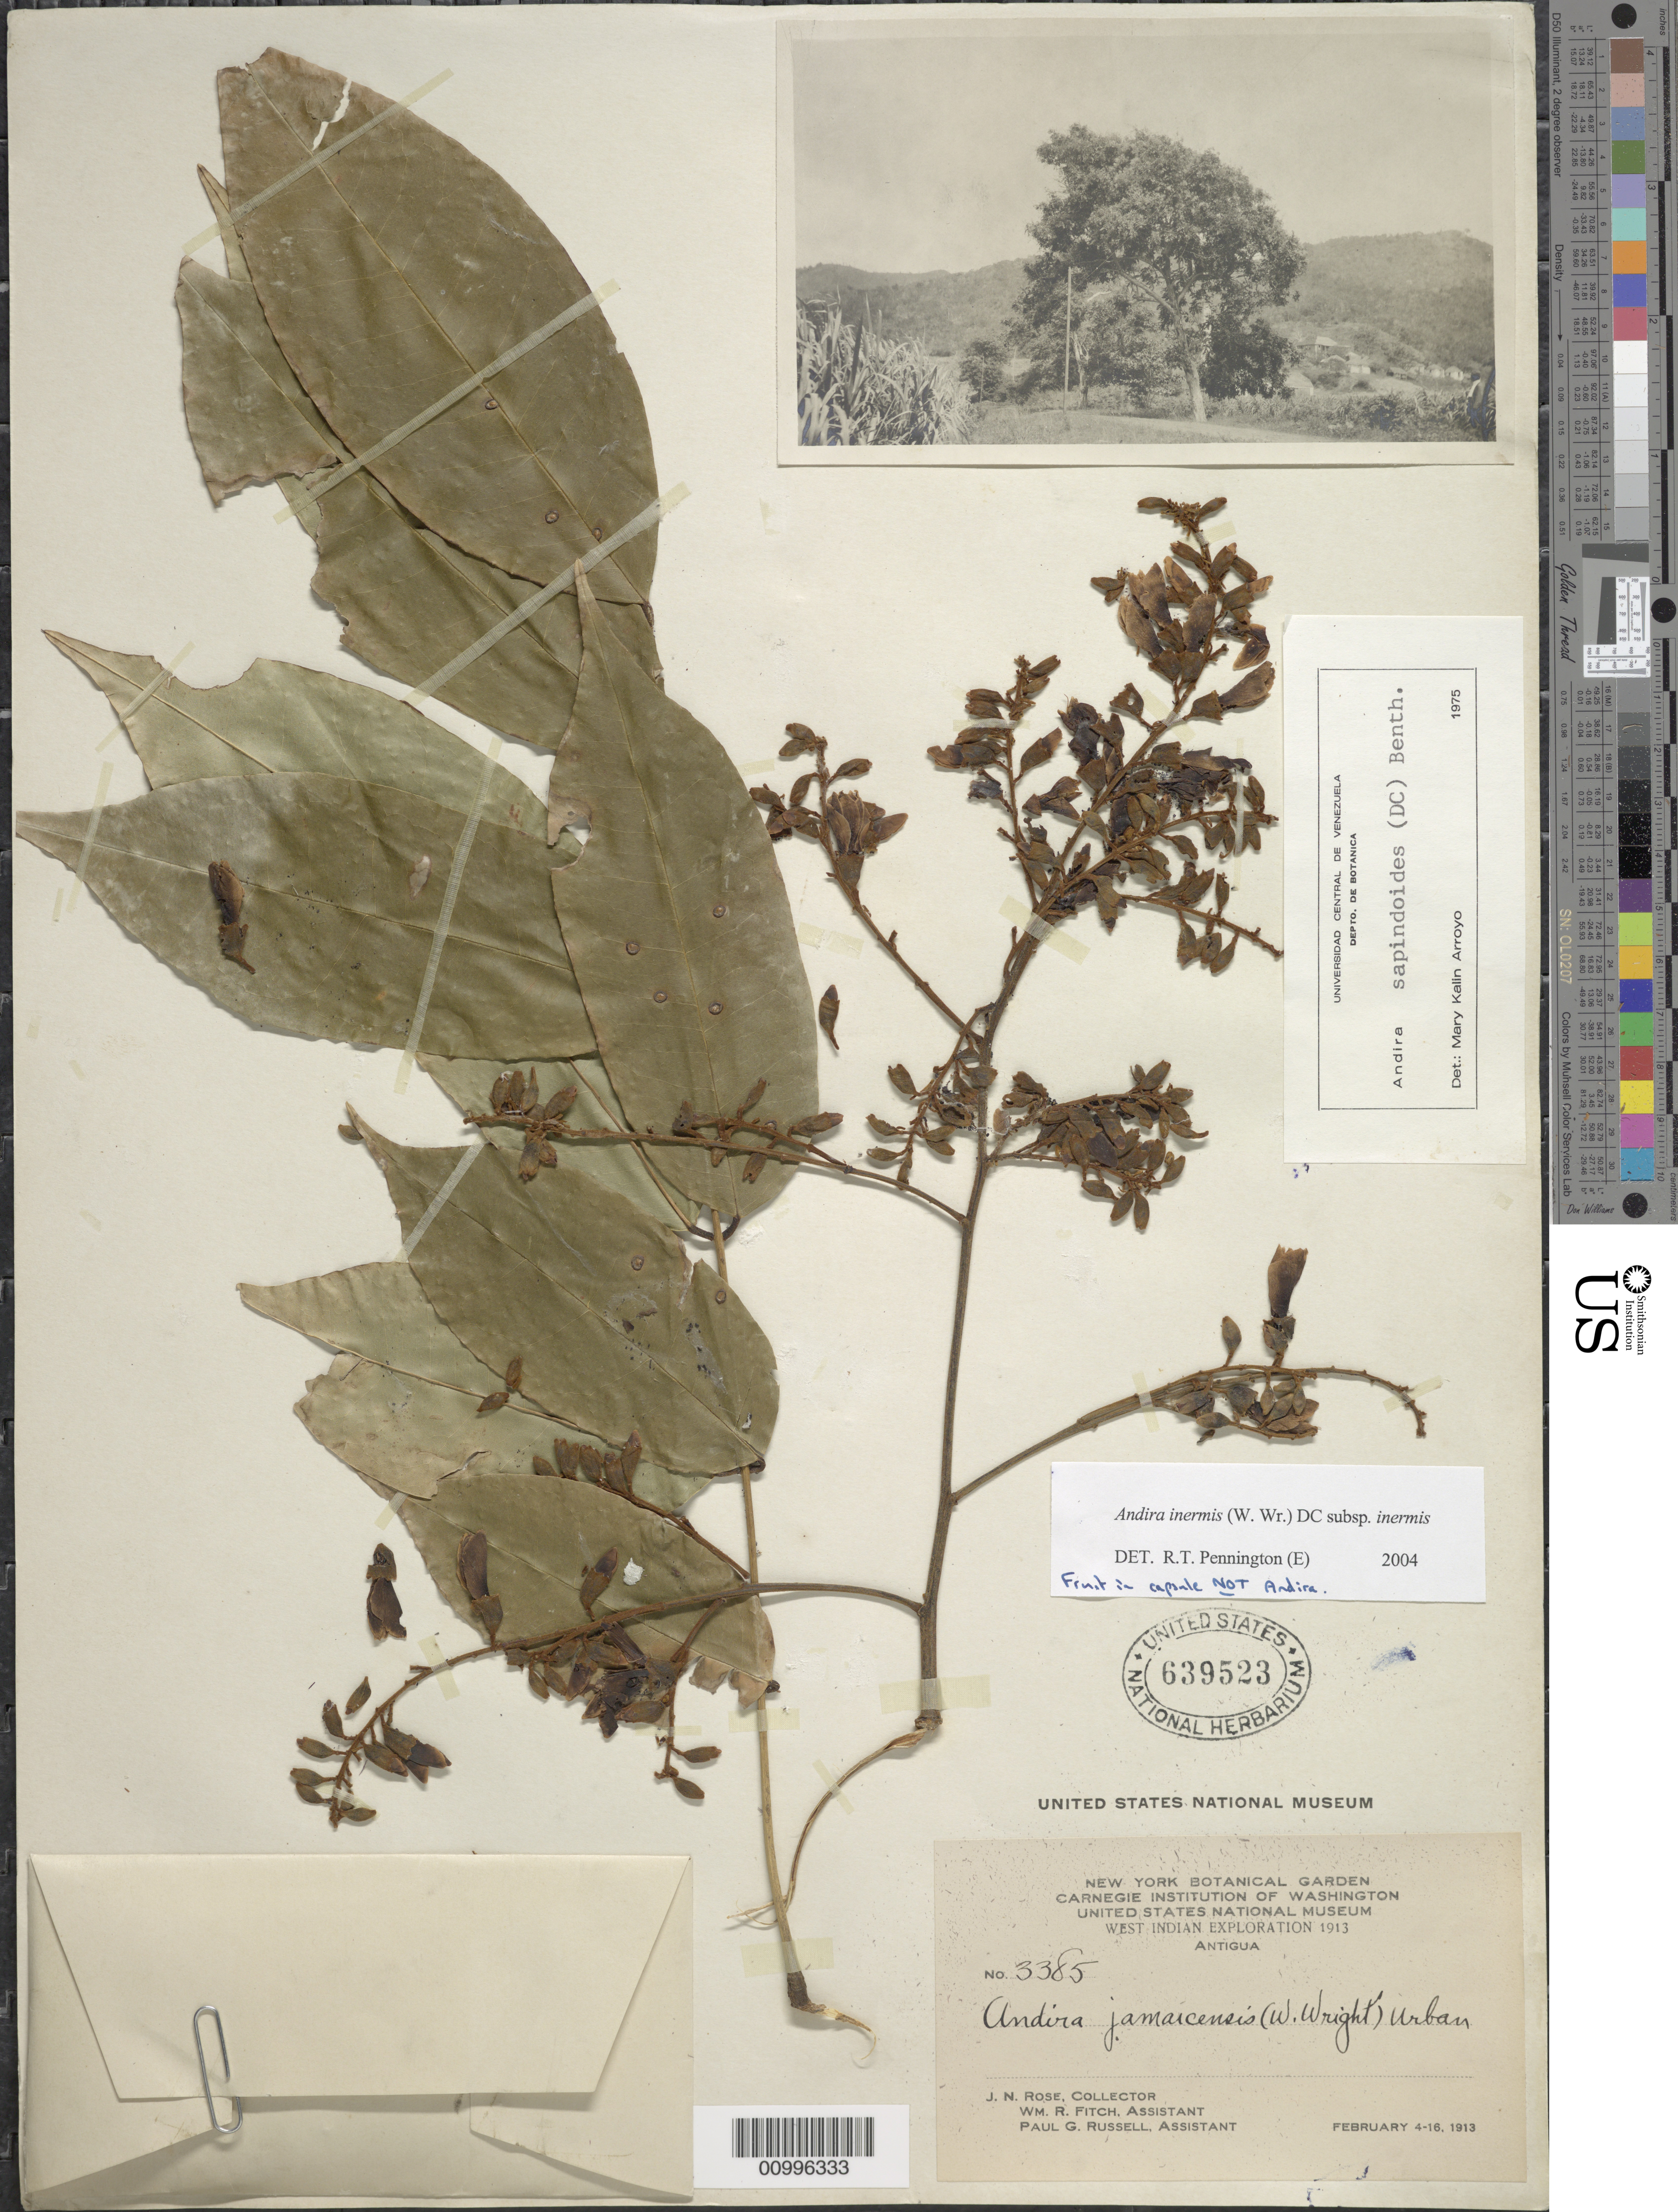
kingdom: Plantae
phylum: Tracheophyta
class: Magnoliopsida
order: Fabales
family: Fabaceae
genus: Andira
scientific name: Andira inermis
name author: (W. Wright) Kunth ex DC.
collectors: J. N. Rose, W. R. Fitch & P. G. Russell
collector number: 3385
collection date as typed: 04 Feb 1913 to 16 Feb 1913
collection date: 1913-02-04/1913-02-16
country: Antigua and Barbuda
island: Antigua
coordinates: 0 N, 0 E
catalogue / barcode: US 639523